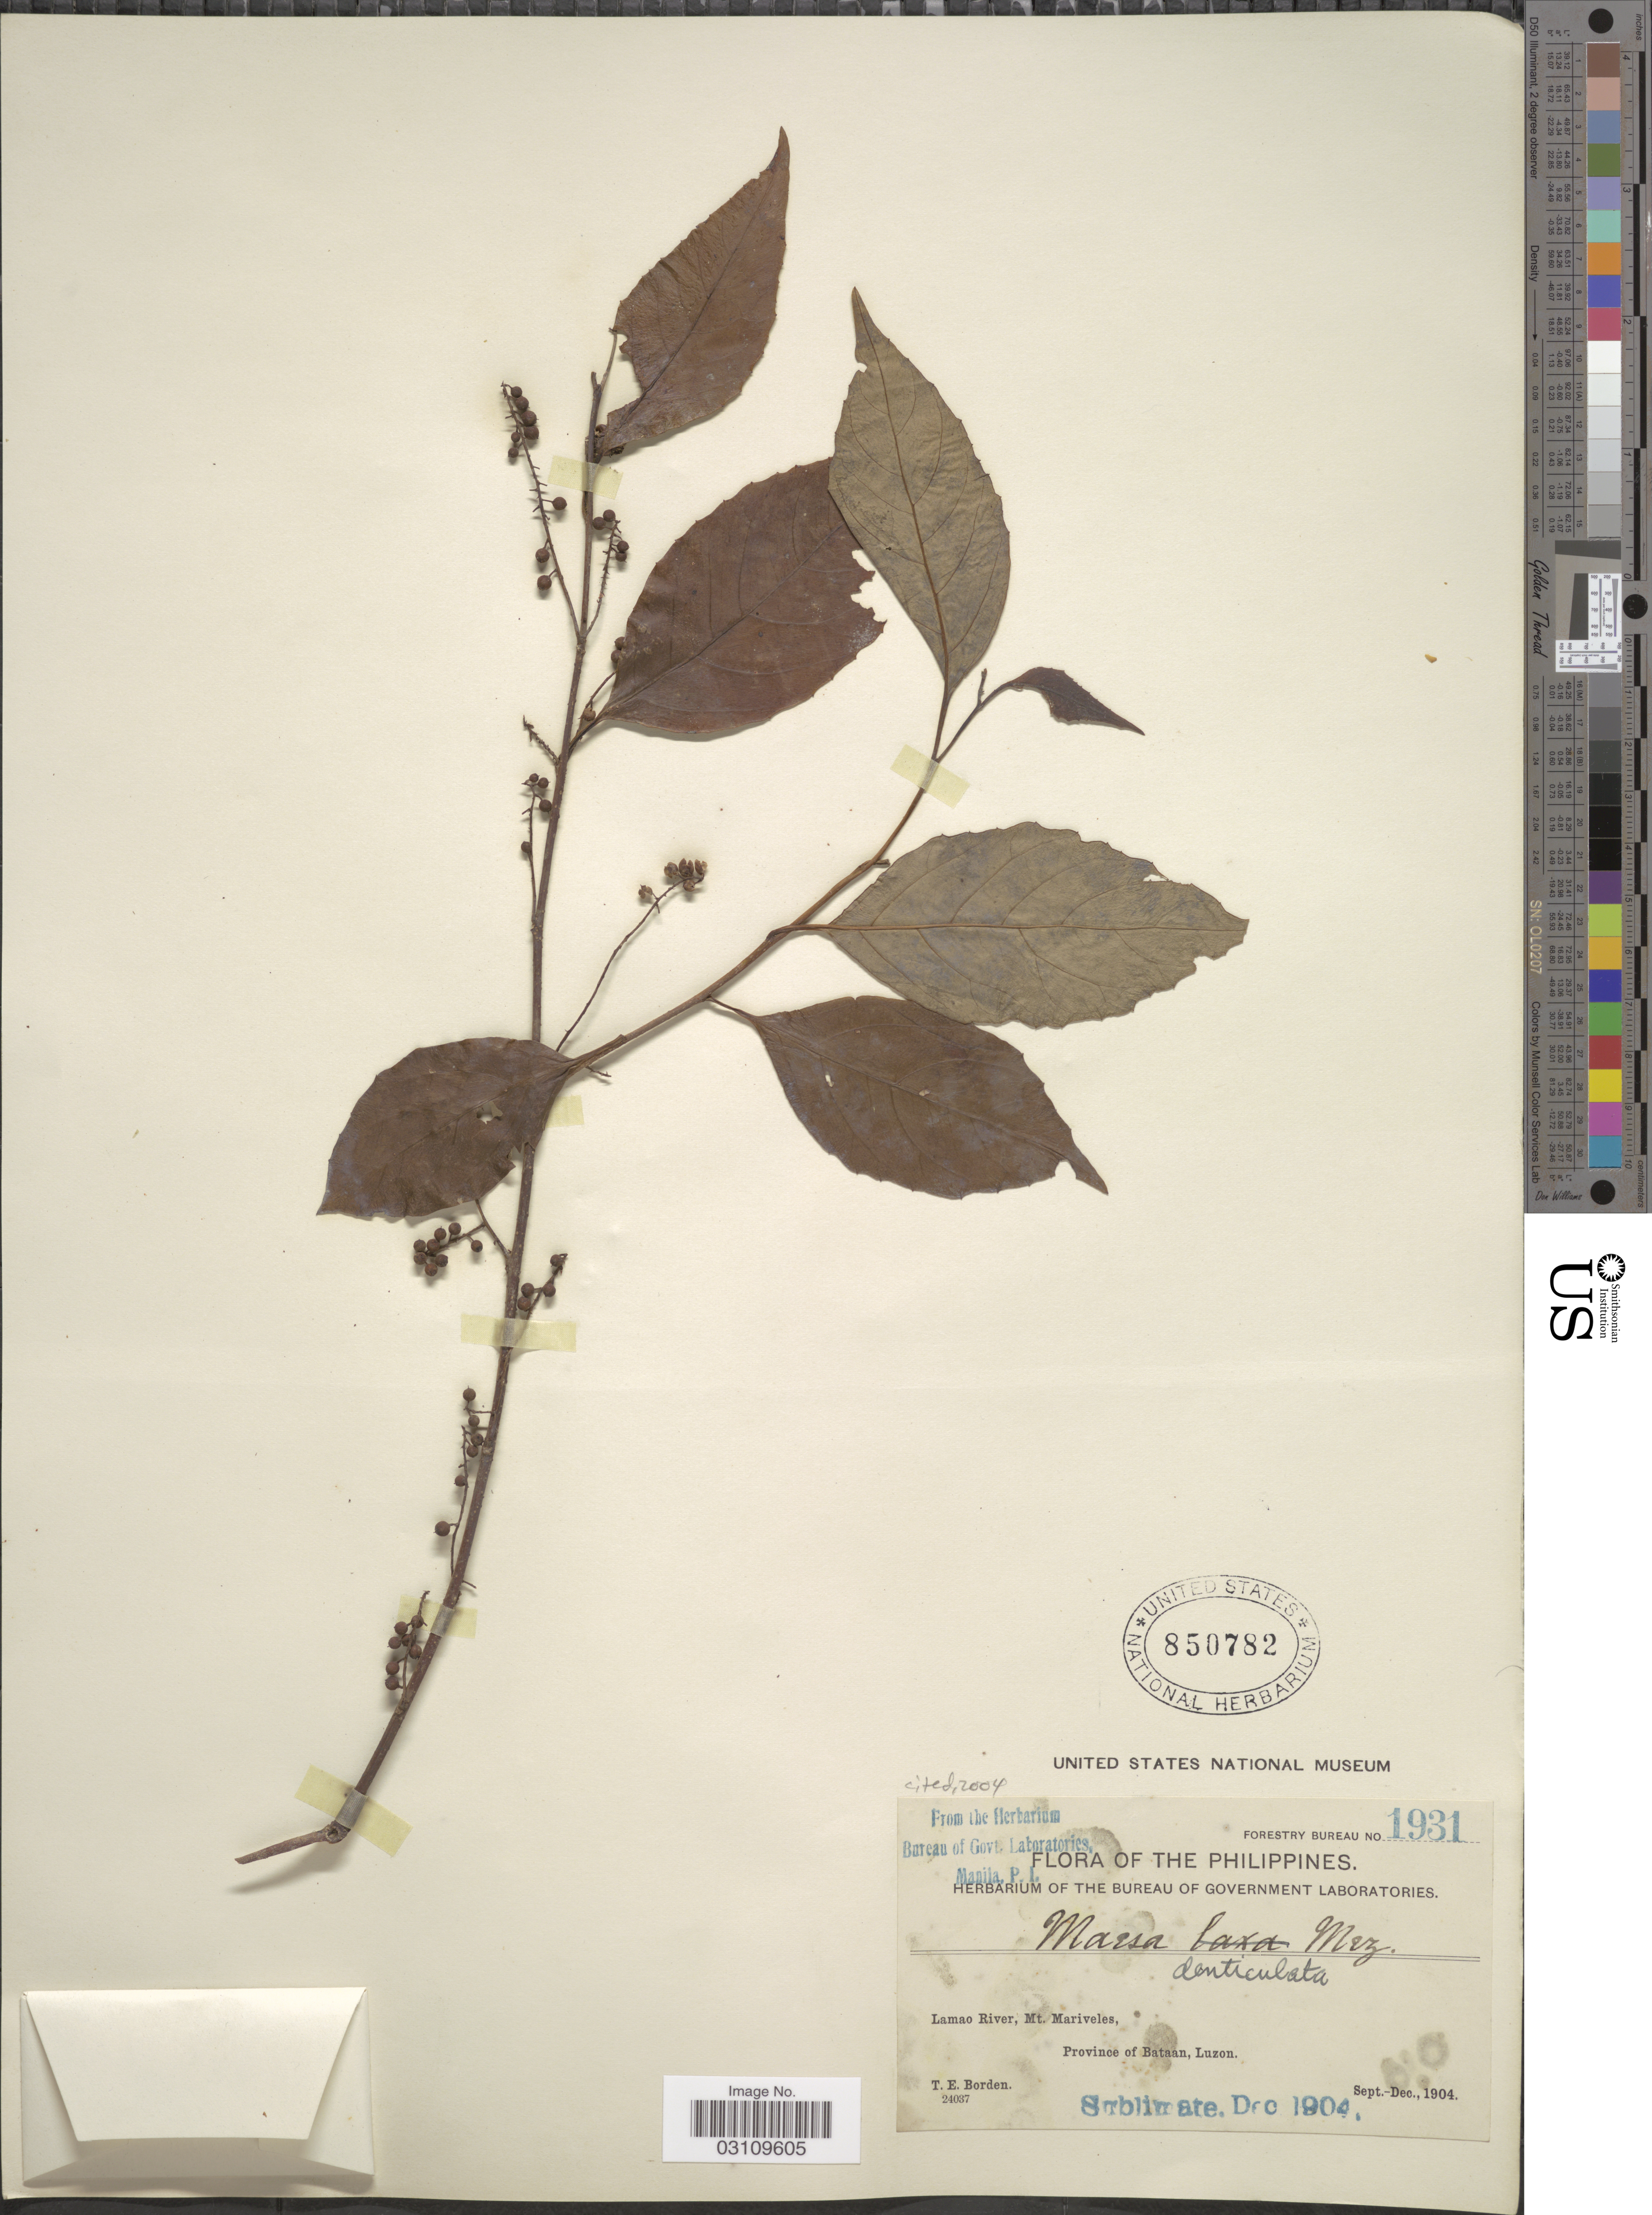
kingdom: Plantae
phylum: Tracheophyta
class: Magnoliopsida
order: Ericales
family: Primulaceae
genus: Maesa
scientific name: Maesa denticulata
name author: Mez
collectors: T. E. Borden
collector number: Forestry Bureau 1931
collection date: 1904-09/1904-12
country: Philippines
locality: Lamao River, Mt. Mariveles, Province of Bataan, Luzon.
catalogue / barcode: US 850782